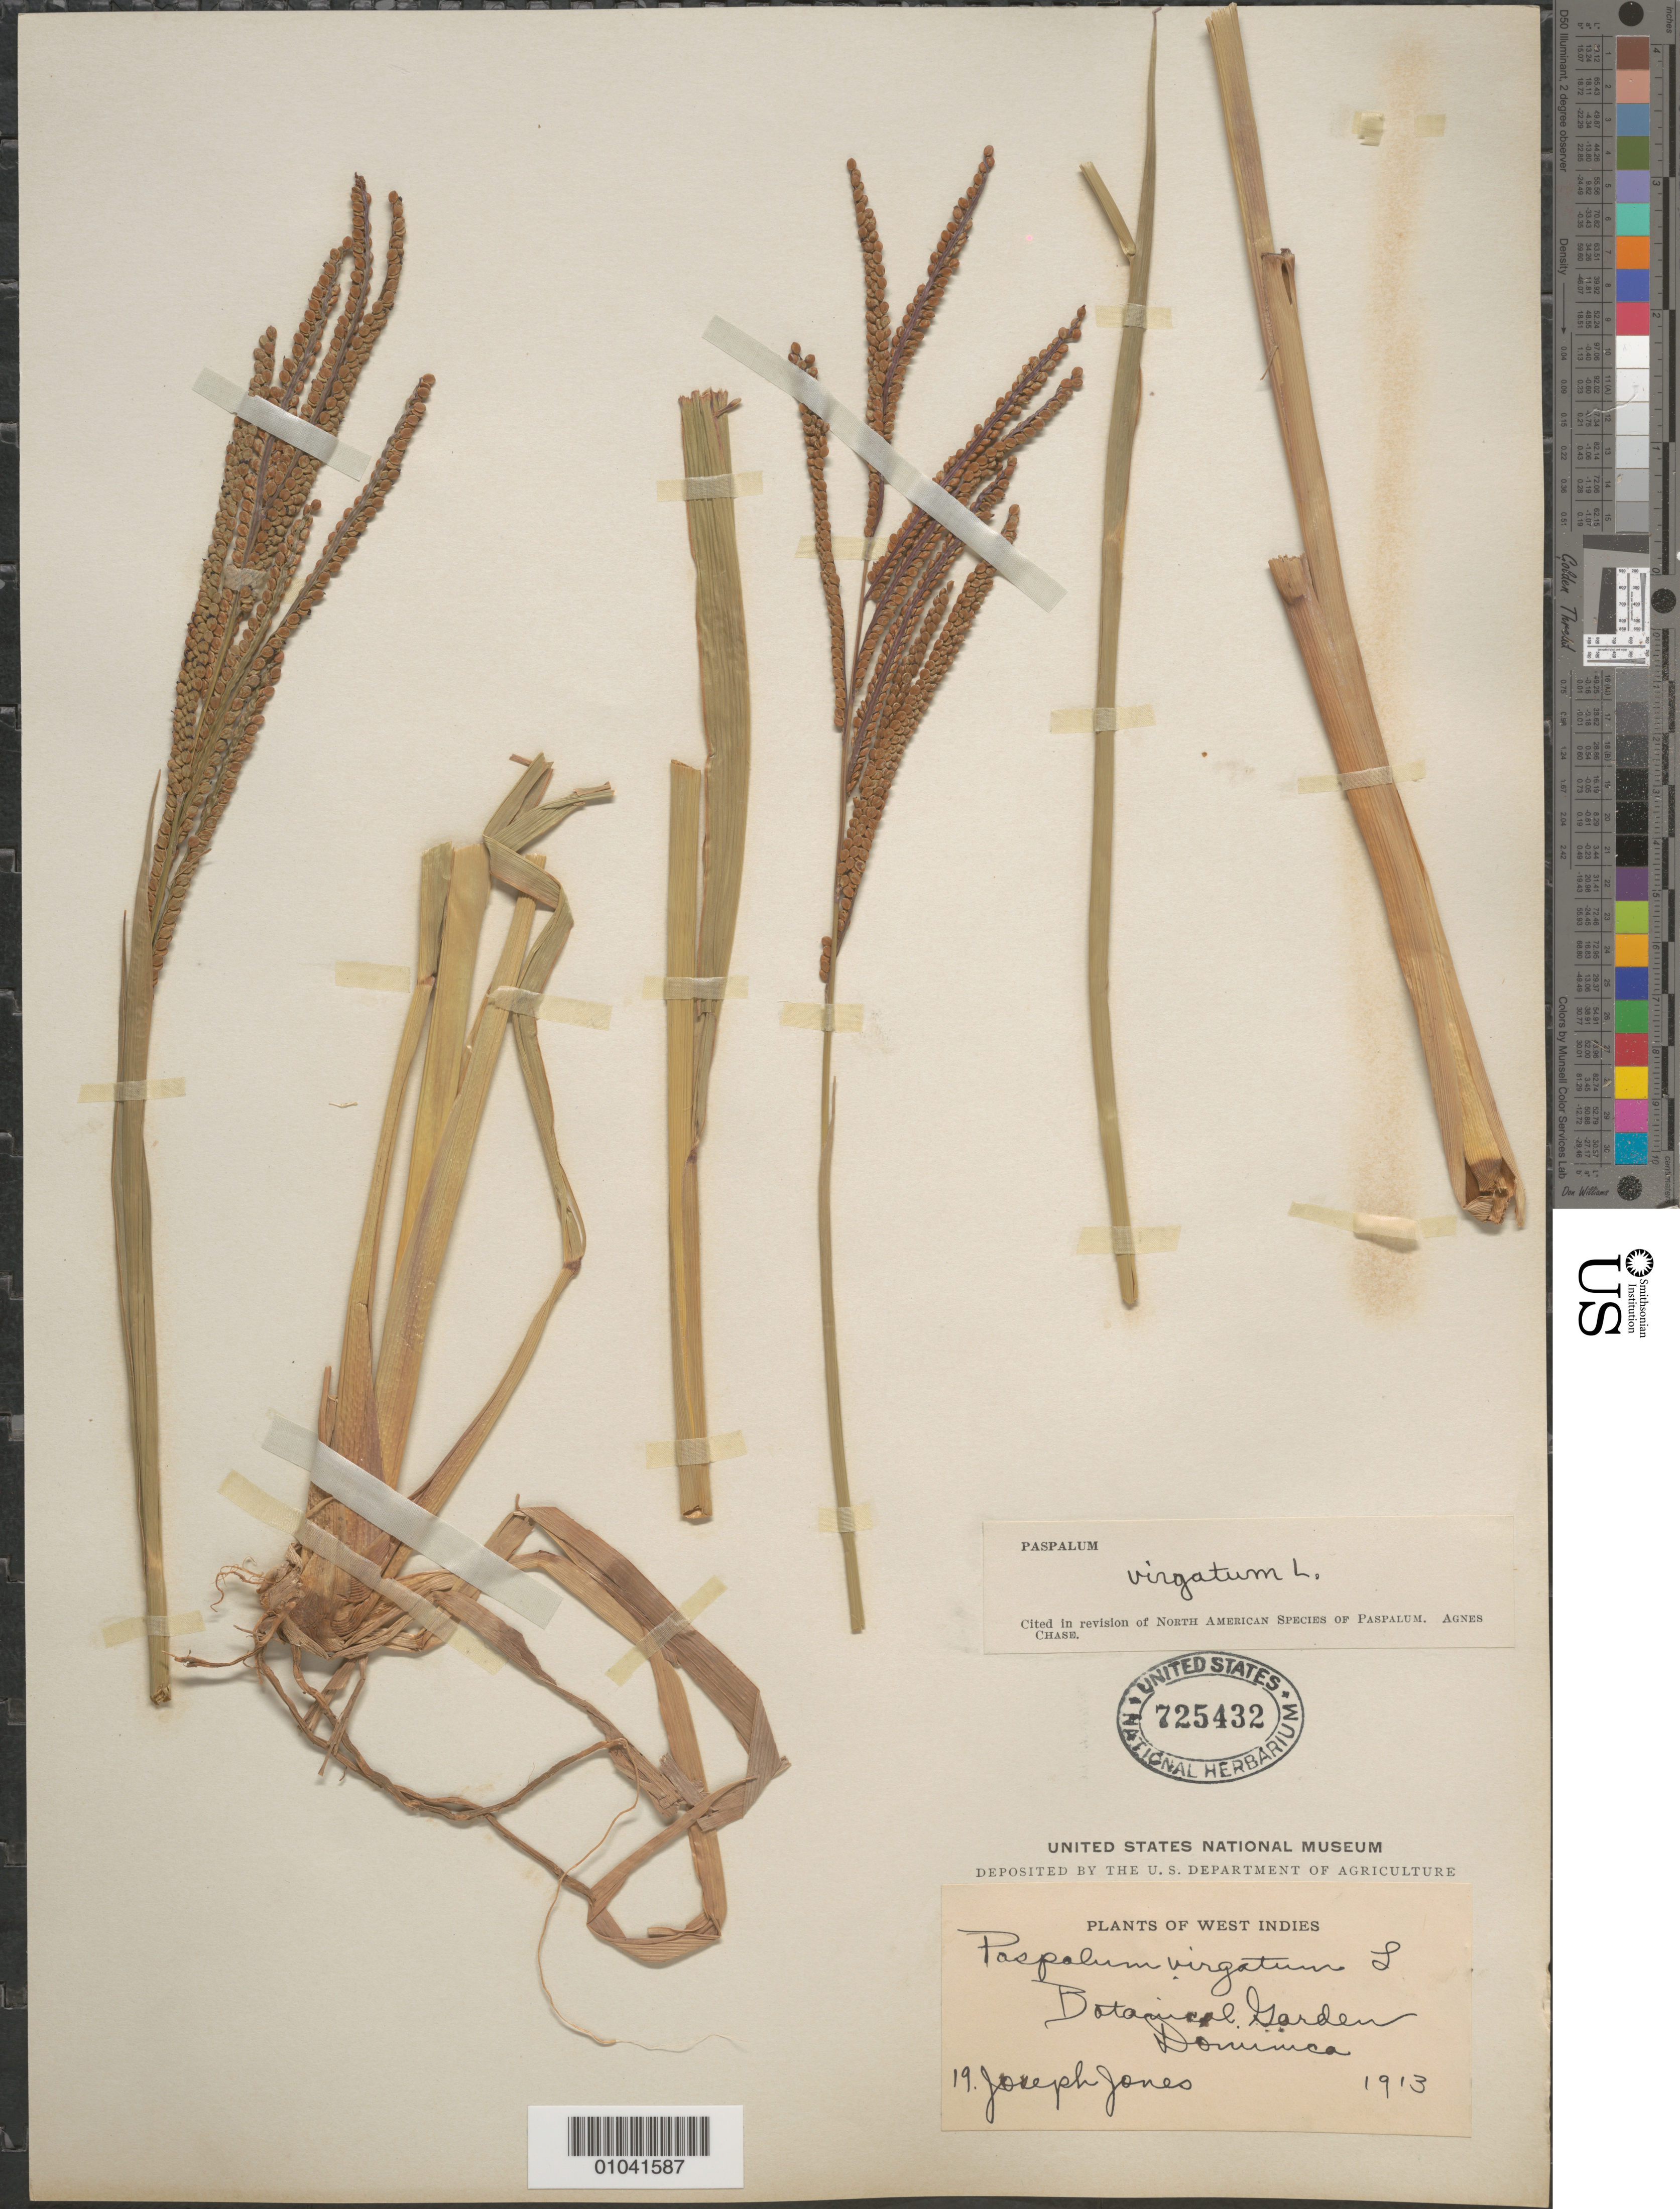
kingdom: Plantae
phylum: Tracheophyta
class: Liliopsida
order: Poales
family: Poaceae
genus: Paspalum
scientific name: Paspalum virgatum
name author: L.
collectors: J. Jones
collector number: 19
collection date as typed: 1913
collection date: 1913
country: Dominica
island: Dominica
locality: Botanical Garden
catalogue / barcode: US 725432